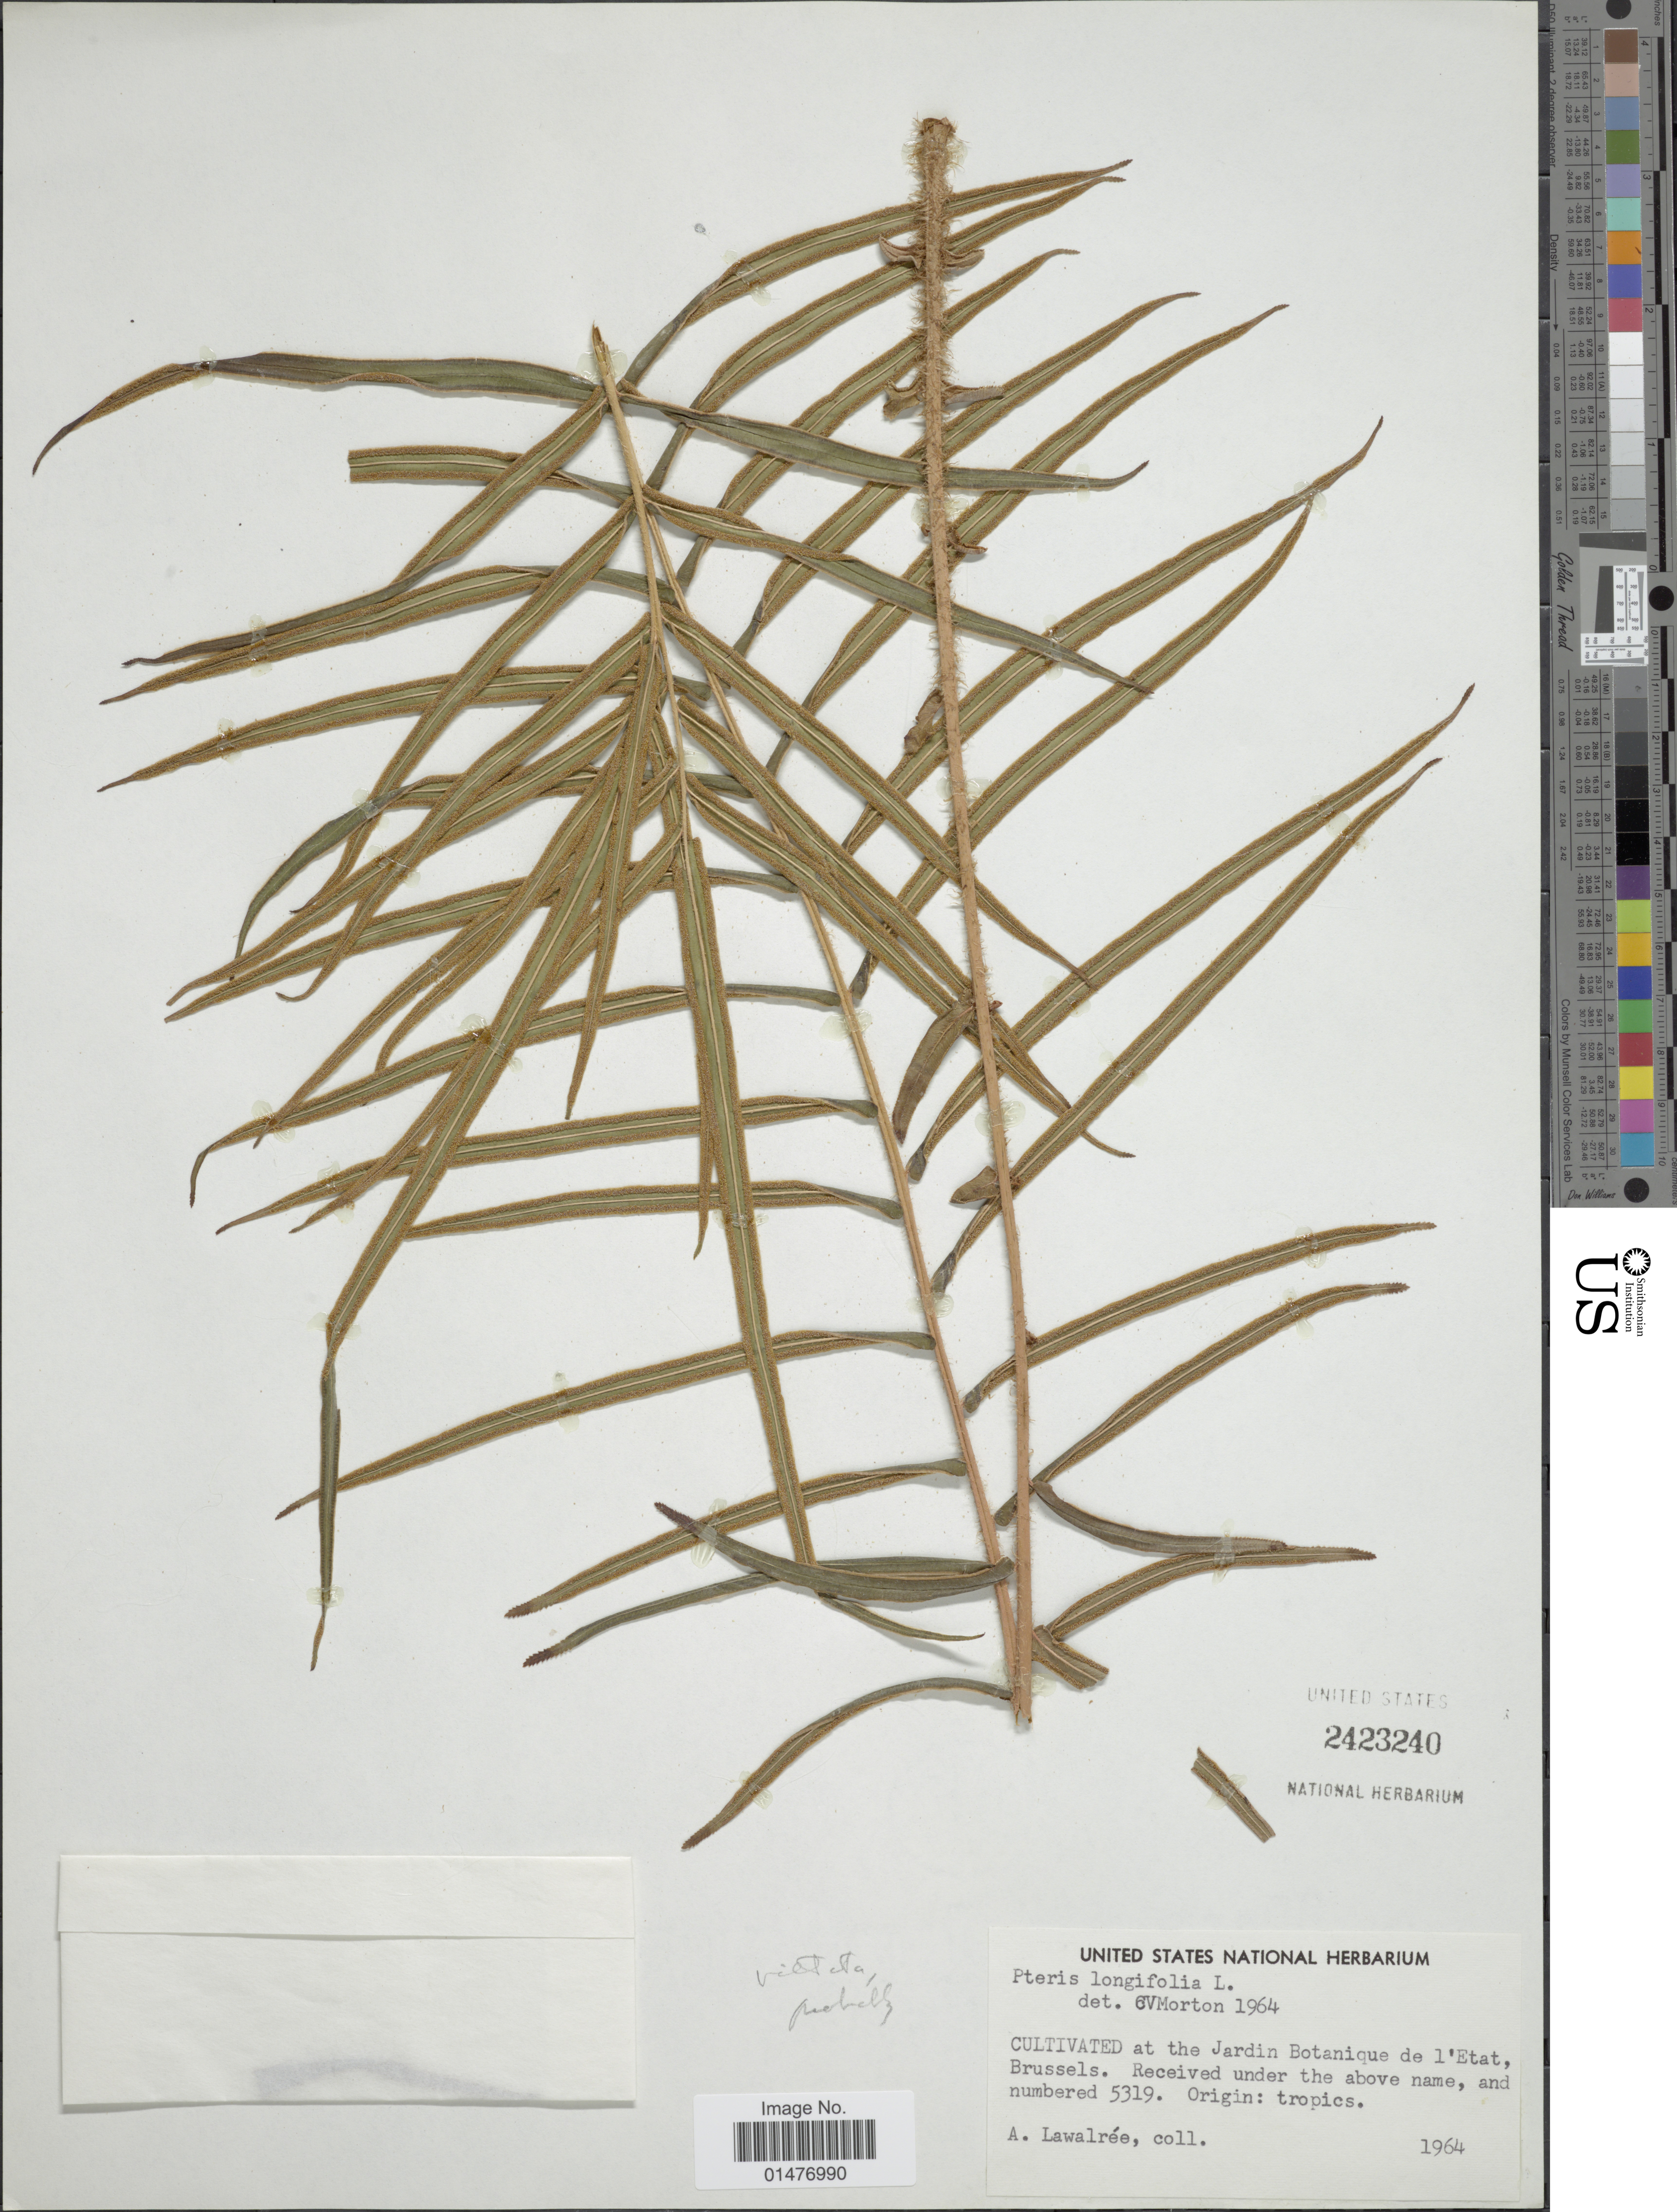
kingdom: Plantae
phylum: Tracheophyta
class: Polypodiopsida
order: Polypodiales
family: Pteridaceae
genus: Pteris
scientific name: Pteris vittata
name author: L.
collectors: A. G. Lawalrée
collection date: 1964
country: Belgium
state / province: Brussels, Capital District of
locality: At the Jardin Botanique de l'Etat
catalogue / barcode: US 2423240